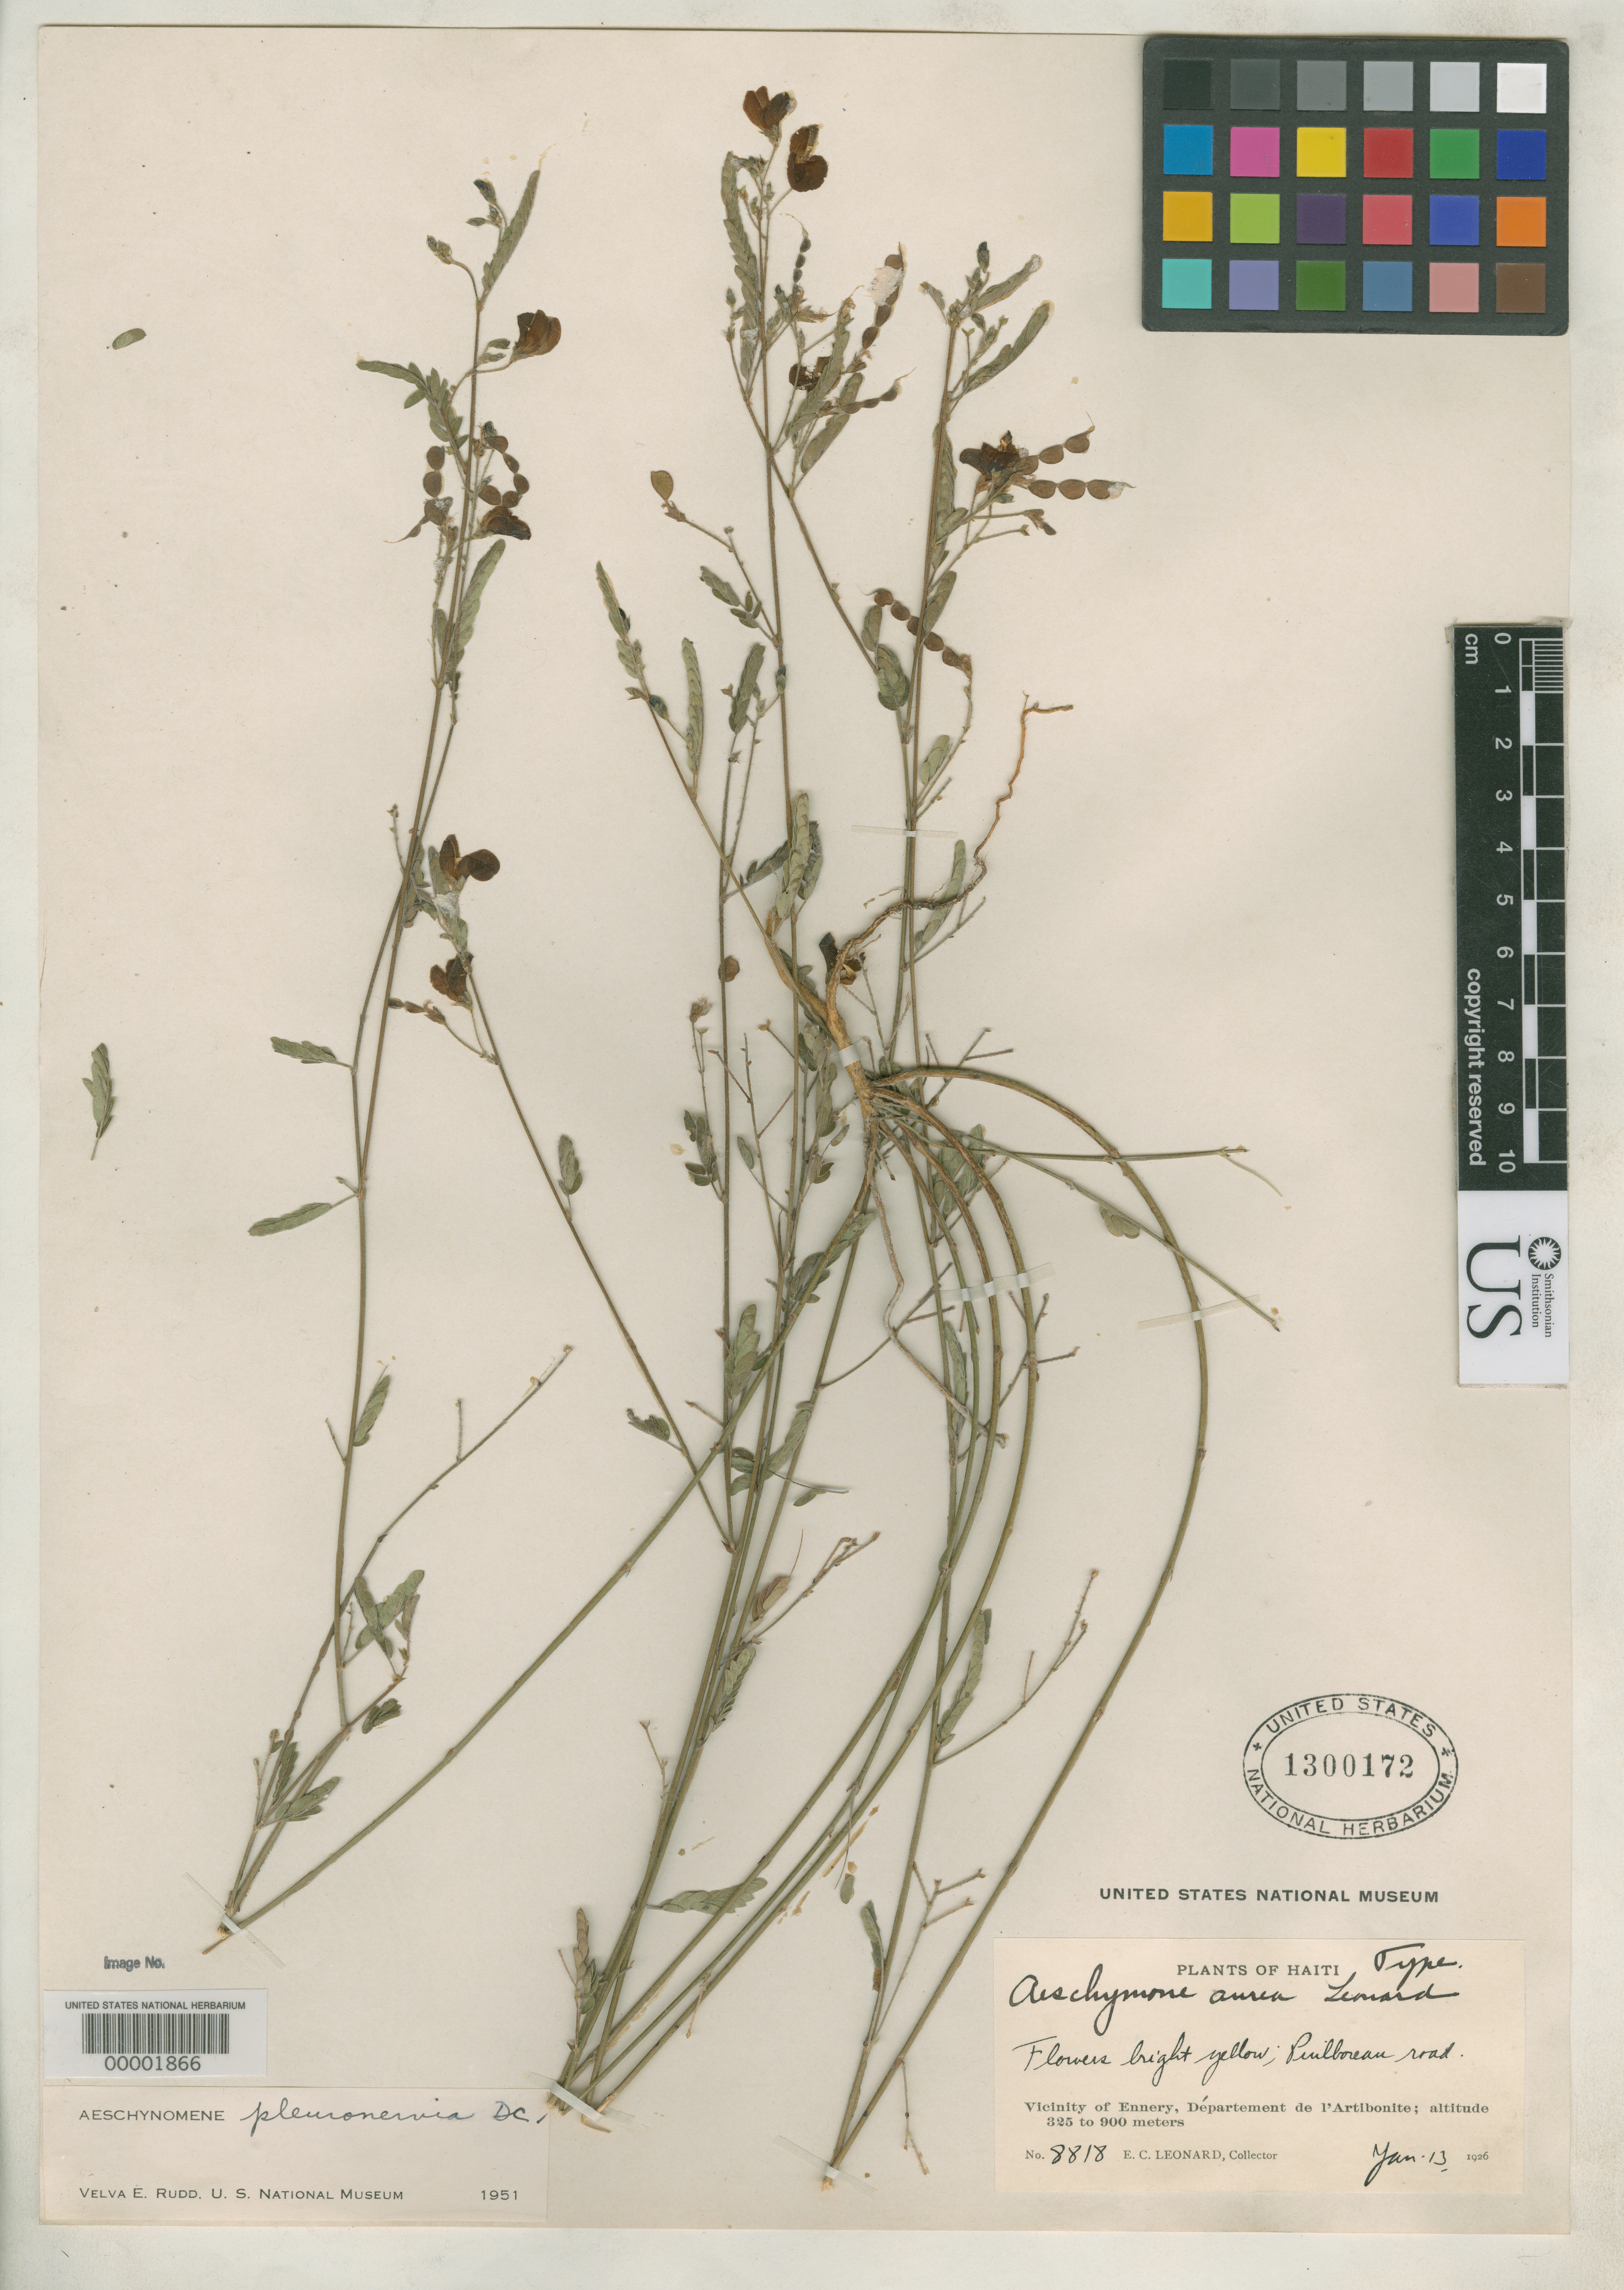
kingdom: Plantae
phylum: Tracheophyta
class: Magnoliopsida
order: Fabales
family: Fabaceae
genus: Aeschynomene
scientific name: Aeschynomene aurea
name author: Leonard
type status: Holotype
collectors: E. C. Leonard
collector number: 8818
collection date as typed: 13 Jan 1926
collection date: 1926-01-13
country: Haiti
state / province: Artibonite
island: Hispaniola Island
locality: Puilboreau Road above Ennery.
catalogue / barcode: US 1300172